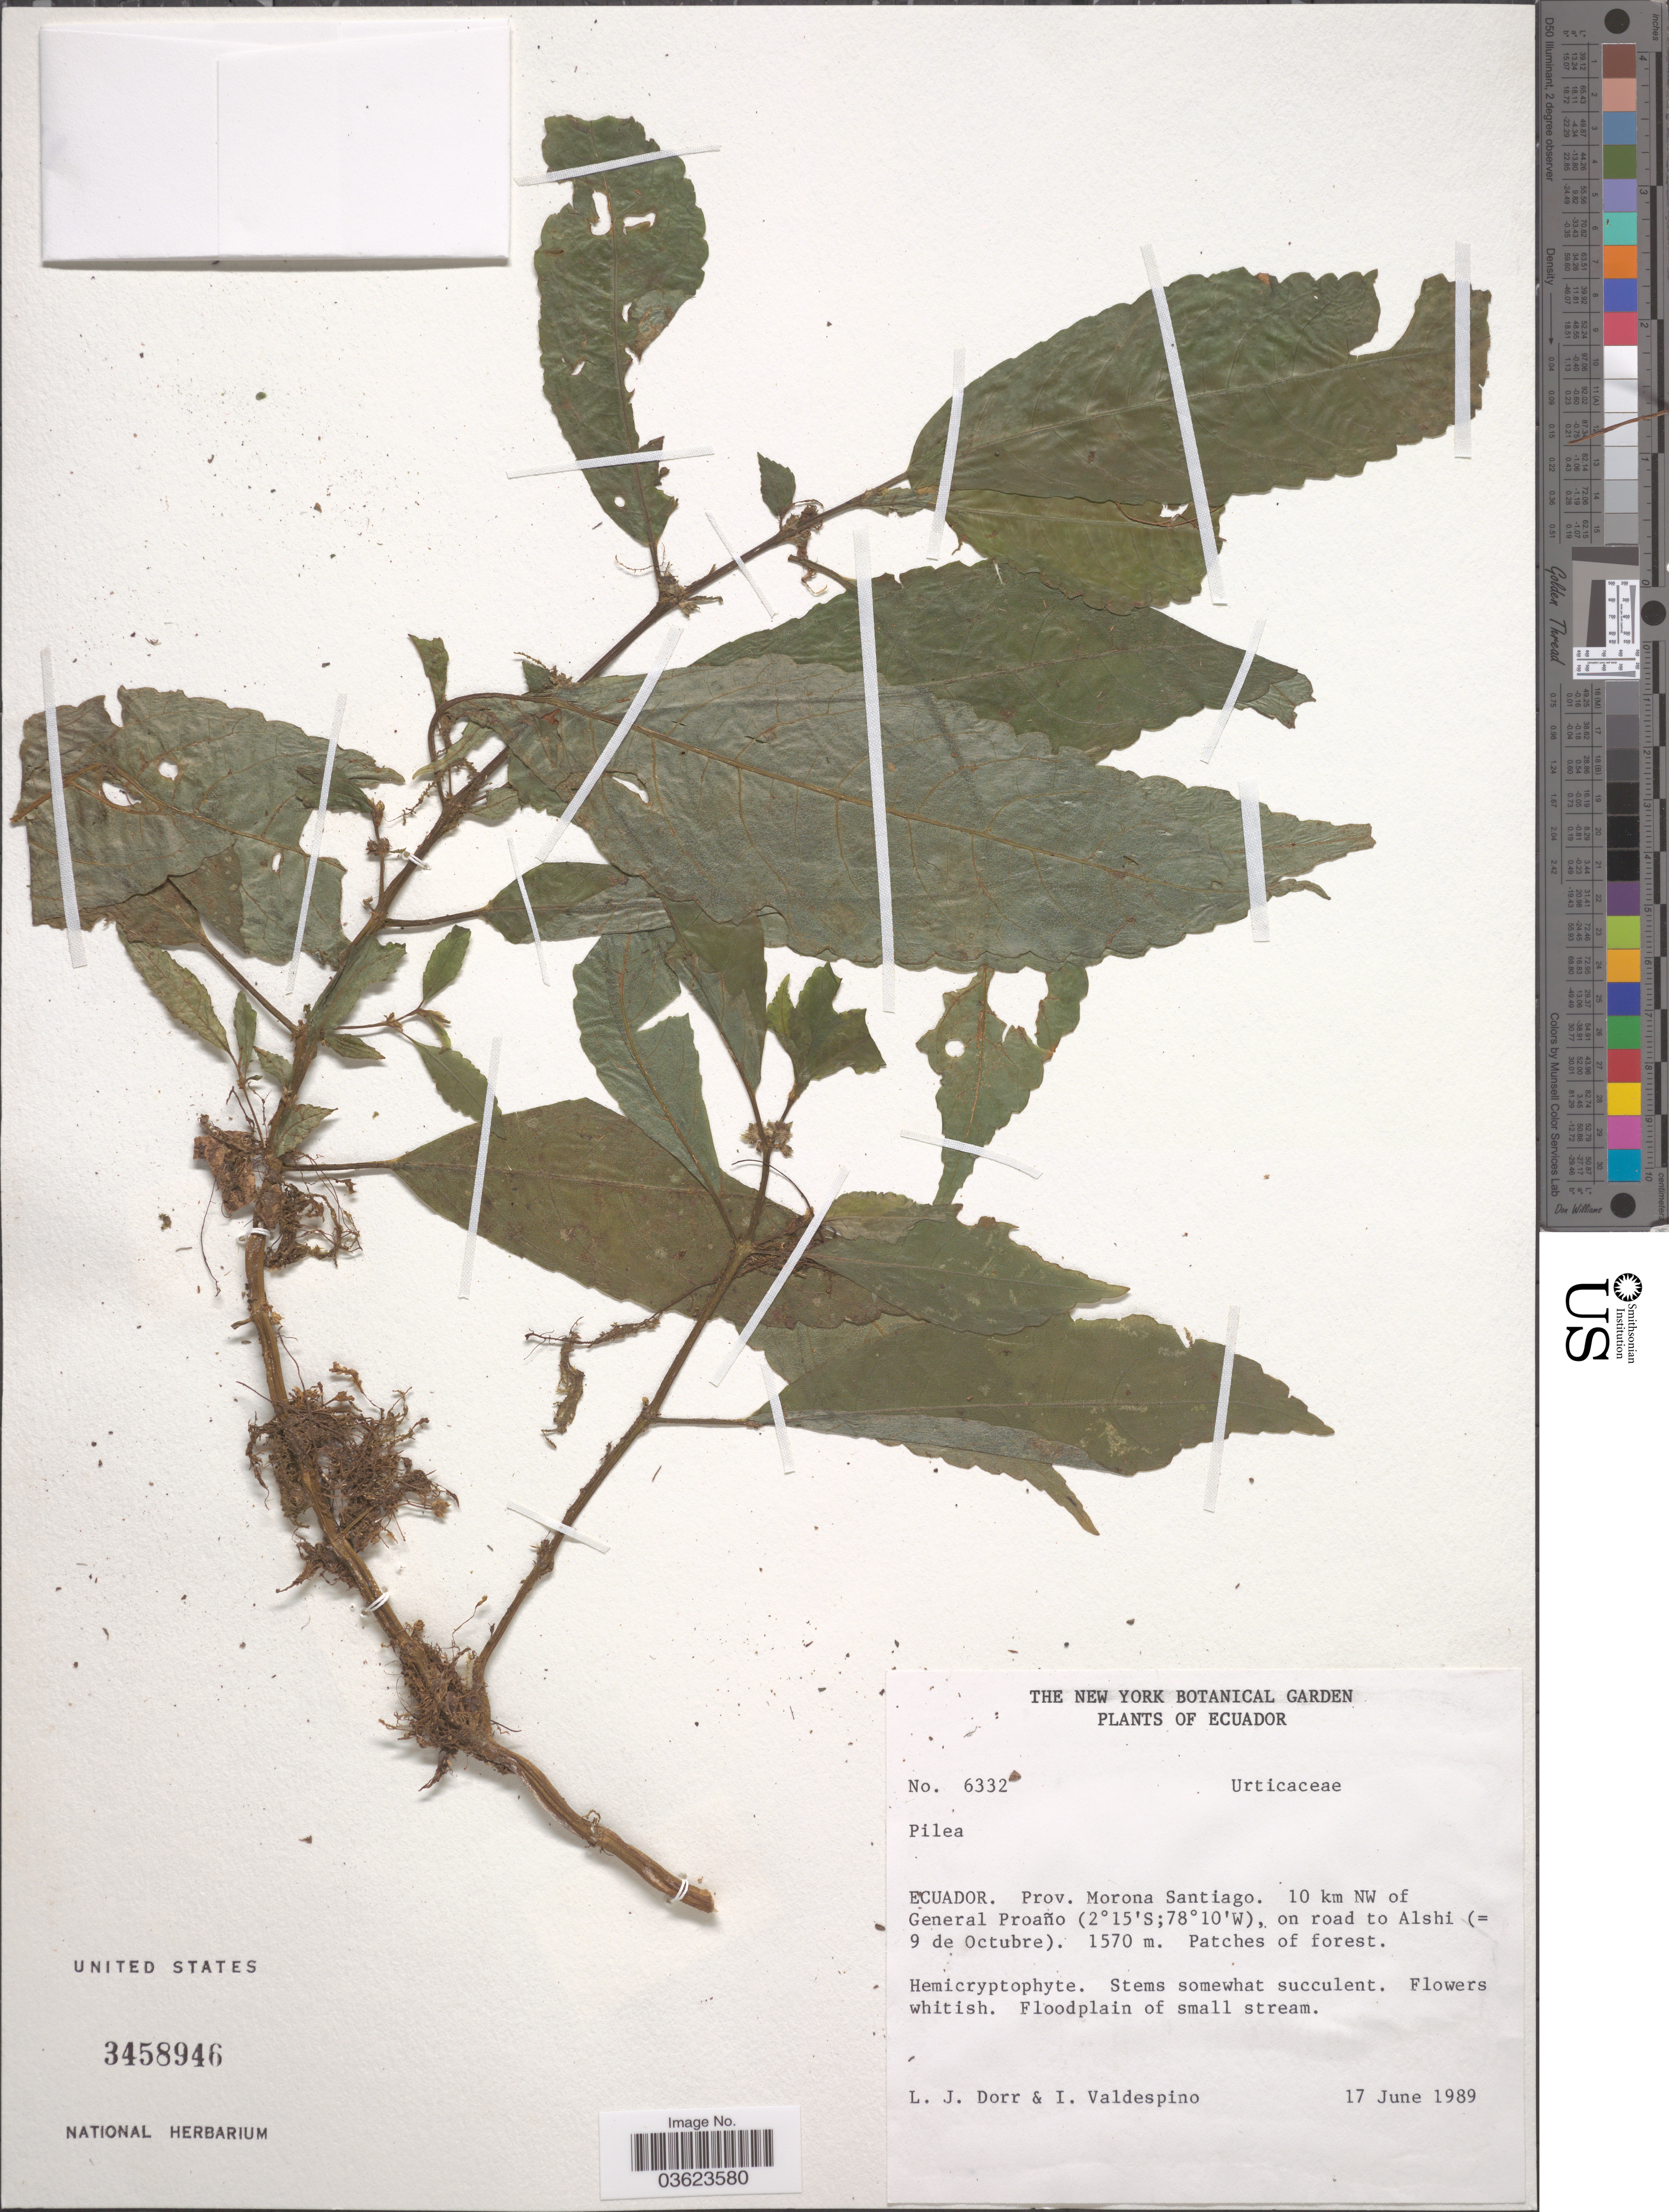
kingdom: Plantae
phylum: Tracheophyta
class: Magnoliopsida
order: Rosales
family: Urticaceae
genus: Pilea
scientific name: Pilea sp.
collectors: L. J. Dorr & I. Valdespino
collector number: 6332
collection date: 1989-06-17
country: Ecuador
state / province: Morona-Santiago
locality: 10 km NW of General Proaño, on road to Alshi.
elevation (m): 1570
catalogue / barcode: US 3458946